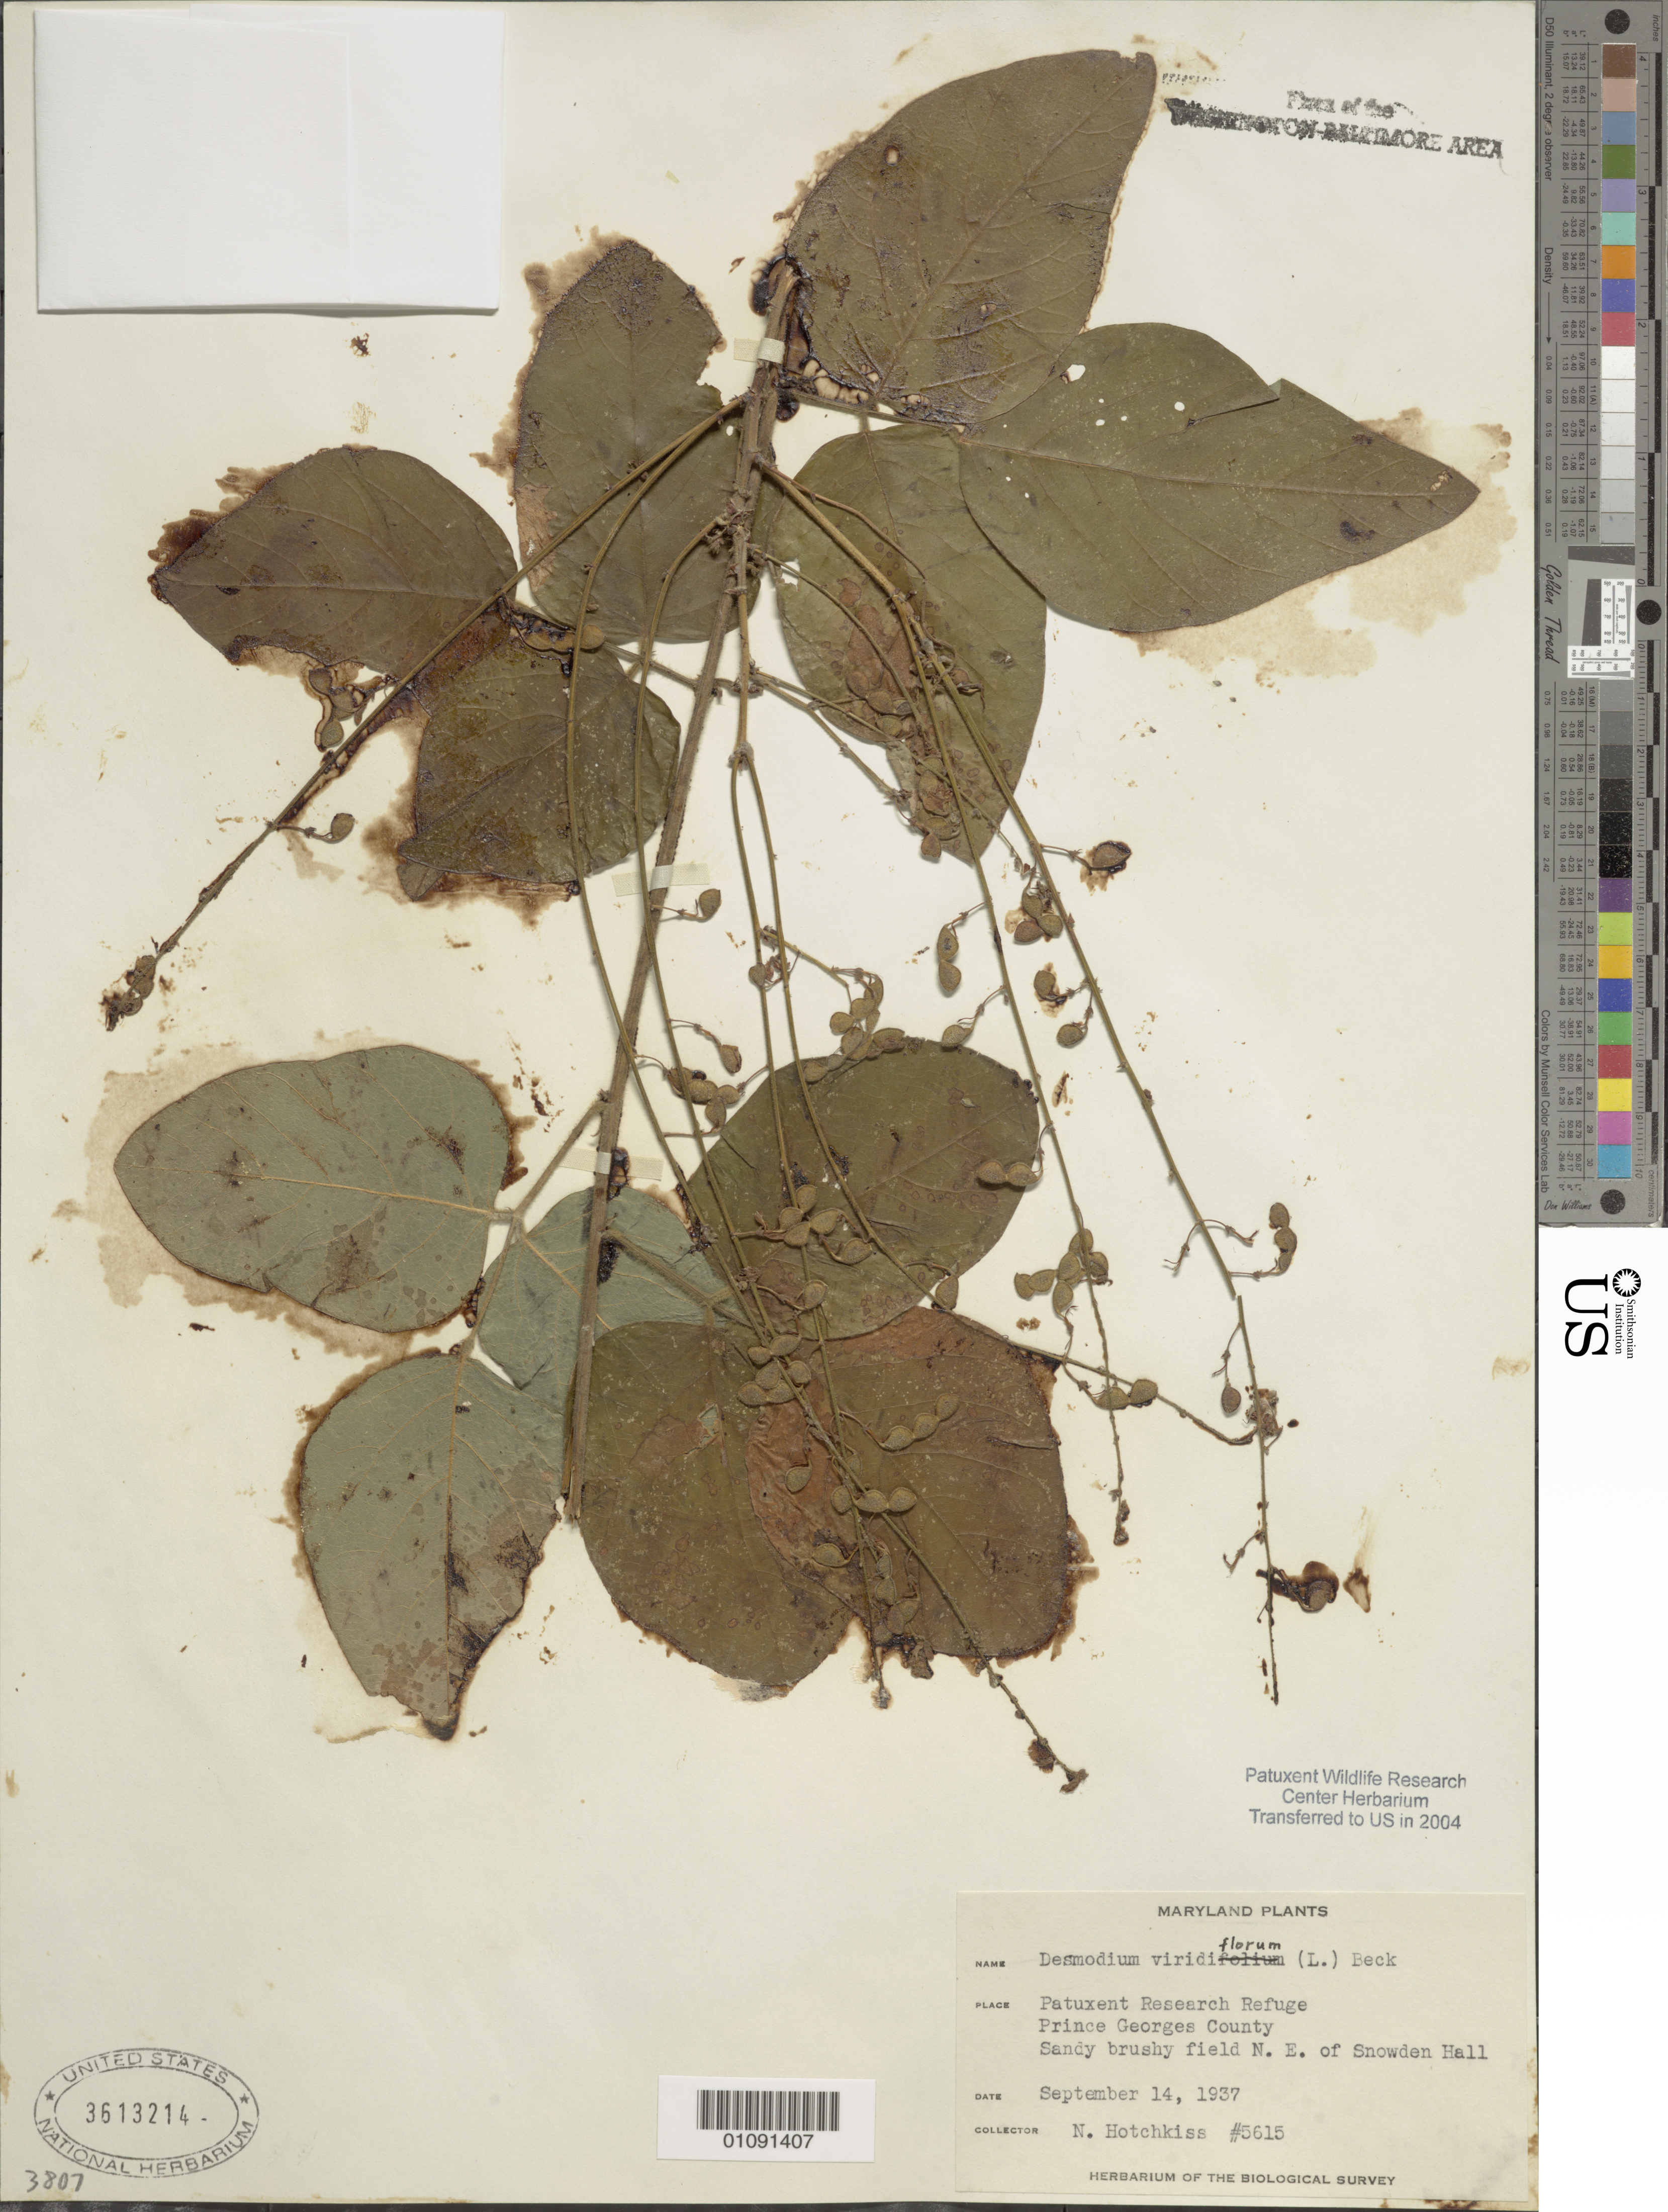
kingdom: Plantae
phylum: Tracheophyta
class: Magnoliopsida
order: Fabales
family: Fabaceae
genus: Desmodium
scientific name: Desmodium viridiflorum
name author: (L.) DC.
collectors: N. Hotchkiss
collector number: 5615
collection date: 1937-09-14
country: United States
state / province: Maryland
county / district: Prince George's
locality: Patuxent Wildlife Refuge, N.E. of Snowden Hall.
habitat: Sandy brushy field.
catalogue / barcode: US 3613214